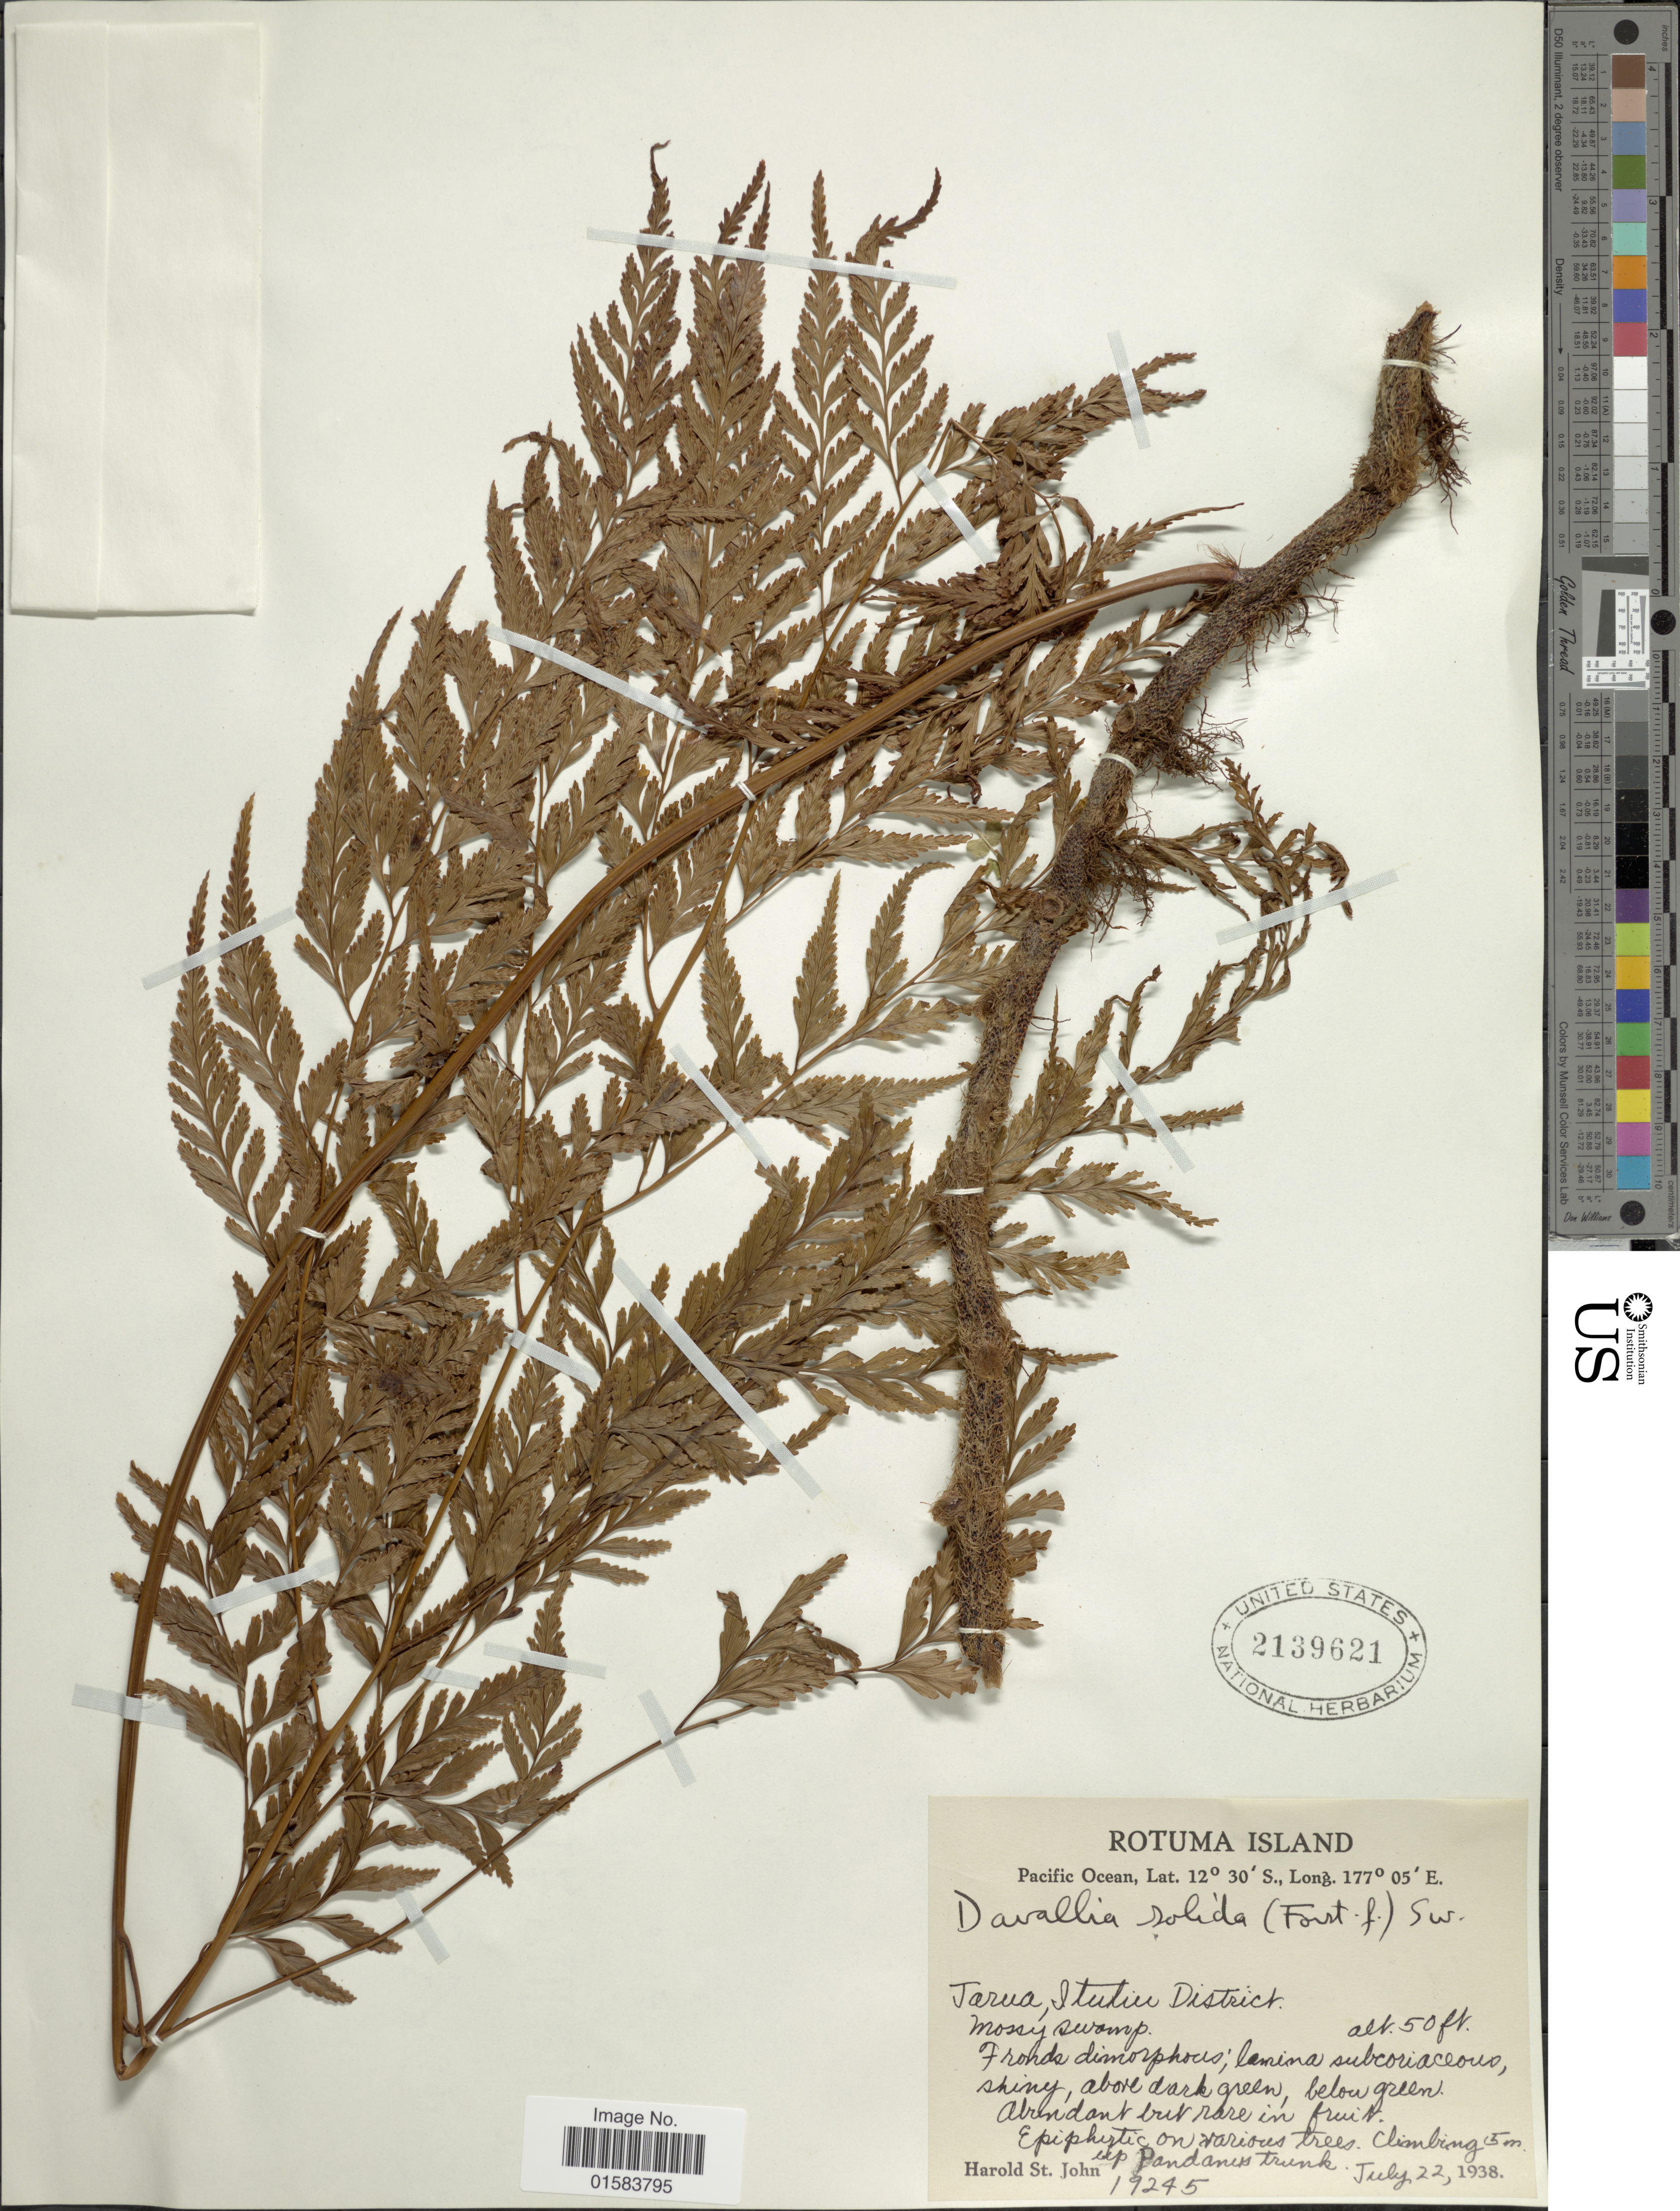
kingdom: Plantae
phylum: Tracheophyta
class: Polypodiopsida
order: Polypodiales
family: Davalliaceae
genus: Davallia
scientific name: Davallia solida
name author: (G. Forst.) Sw.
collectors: H. St. John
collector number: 19245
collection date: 1938-07-22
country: Fiji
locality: Rotuma Island, Pacific Ocean, Jarua, Stutiu District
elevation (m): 15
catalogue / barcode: US 213962